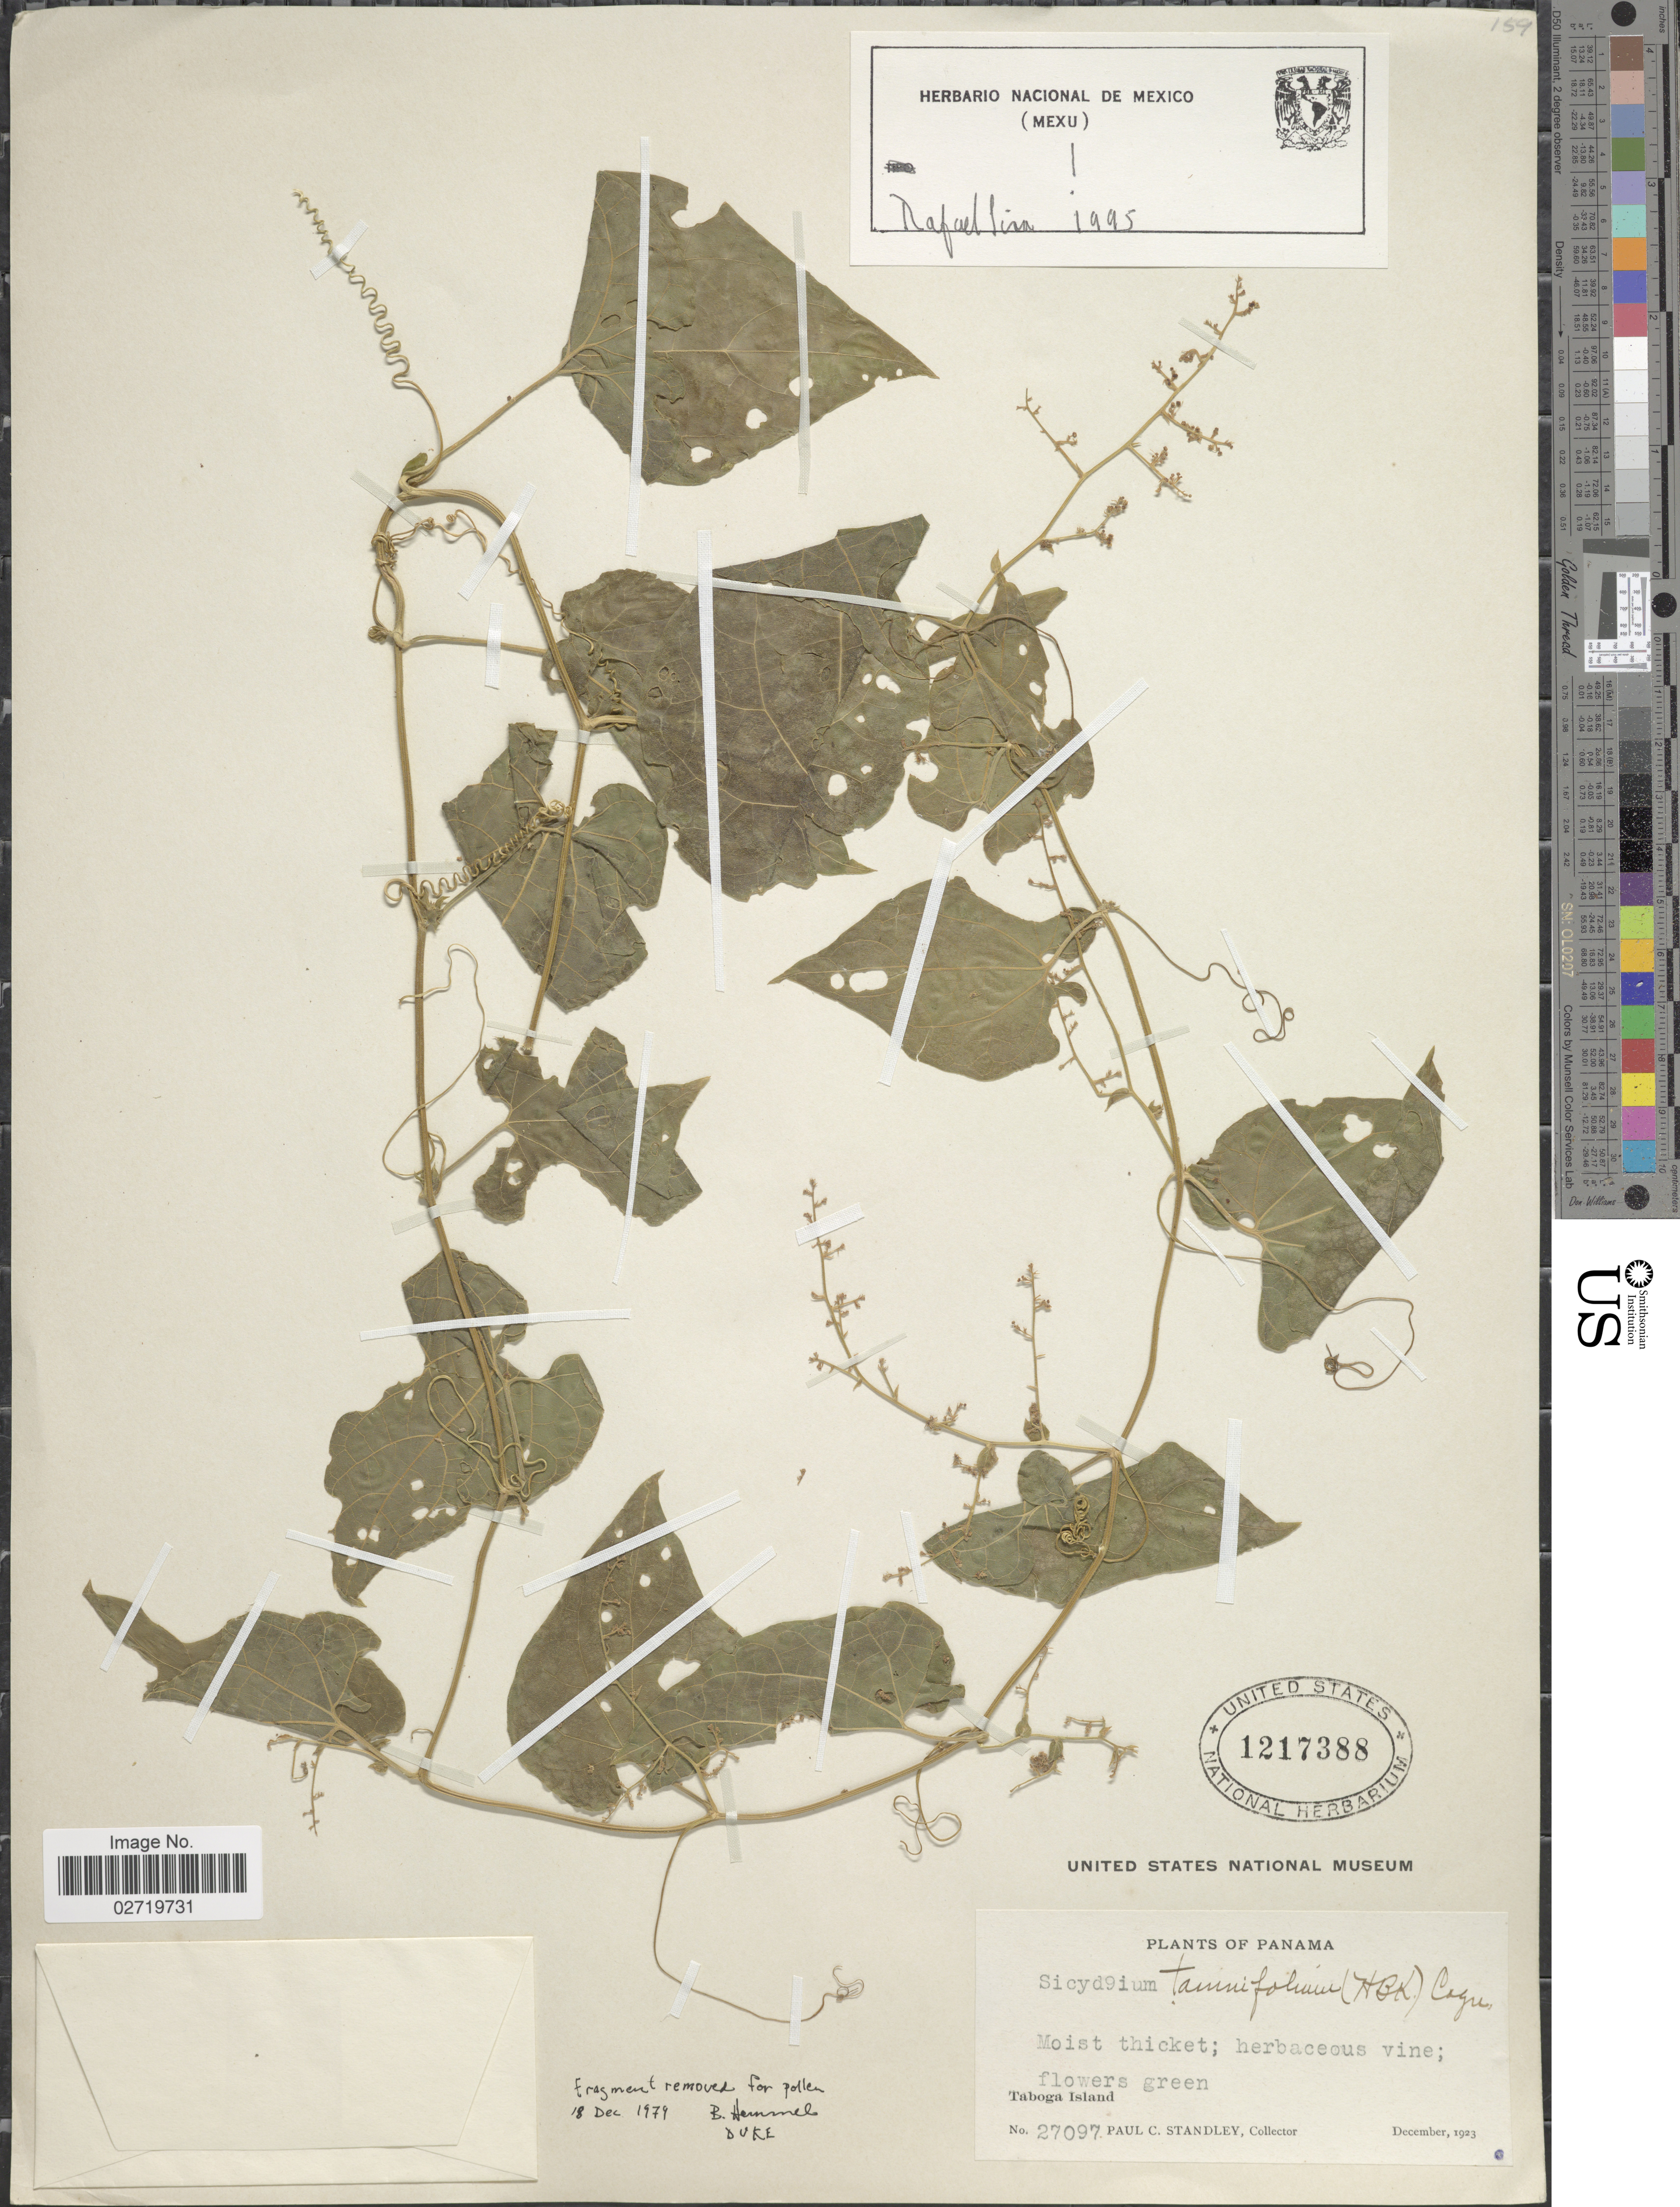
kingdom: Plantae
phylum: Tracheophyta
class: Magnoliopsida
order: Cucurbitales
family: Cucurbitaceae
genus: Sicydium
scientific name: Sicydium tamnifolium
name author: (Kunth) Cogn.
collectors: P. C. Standley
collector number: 27097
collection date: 1923-12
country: Panama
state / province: Panamá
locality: Taboga Island.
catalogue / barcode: US 1217388